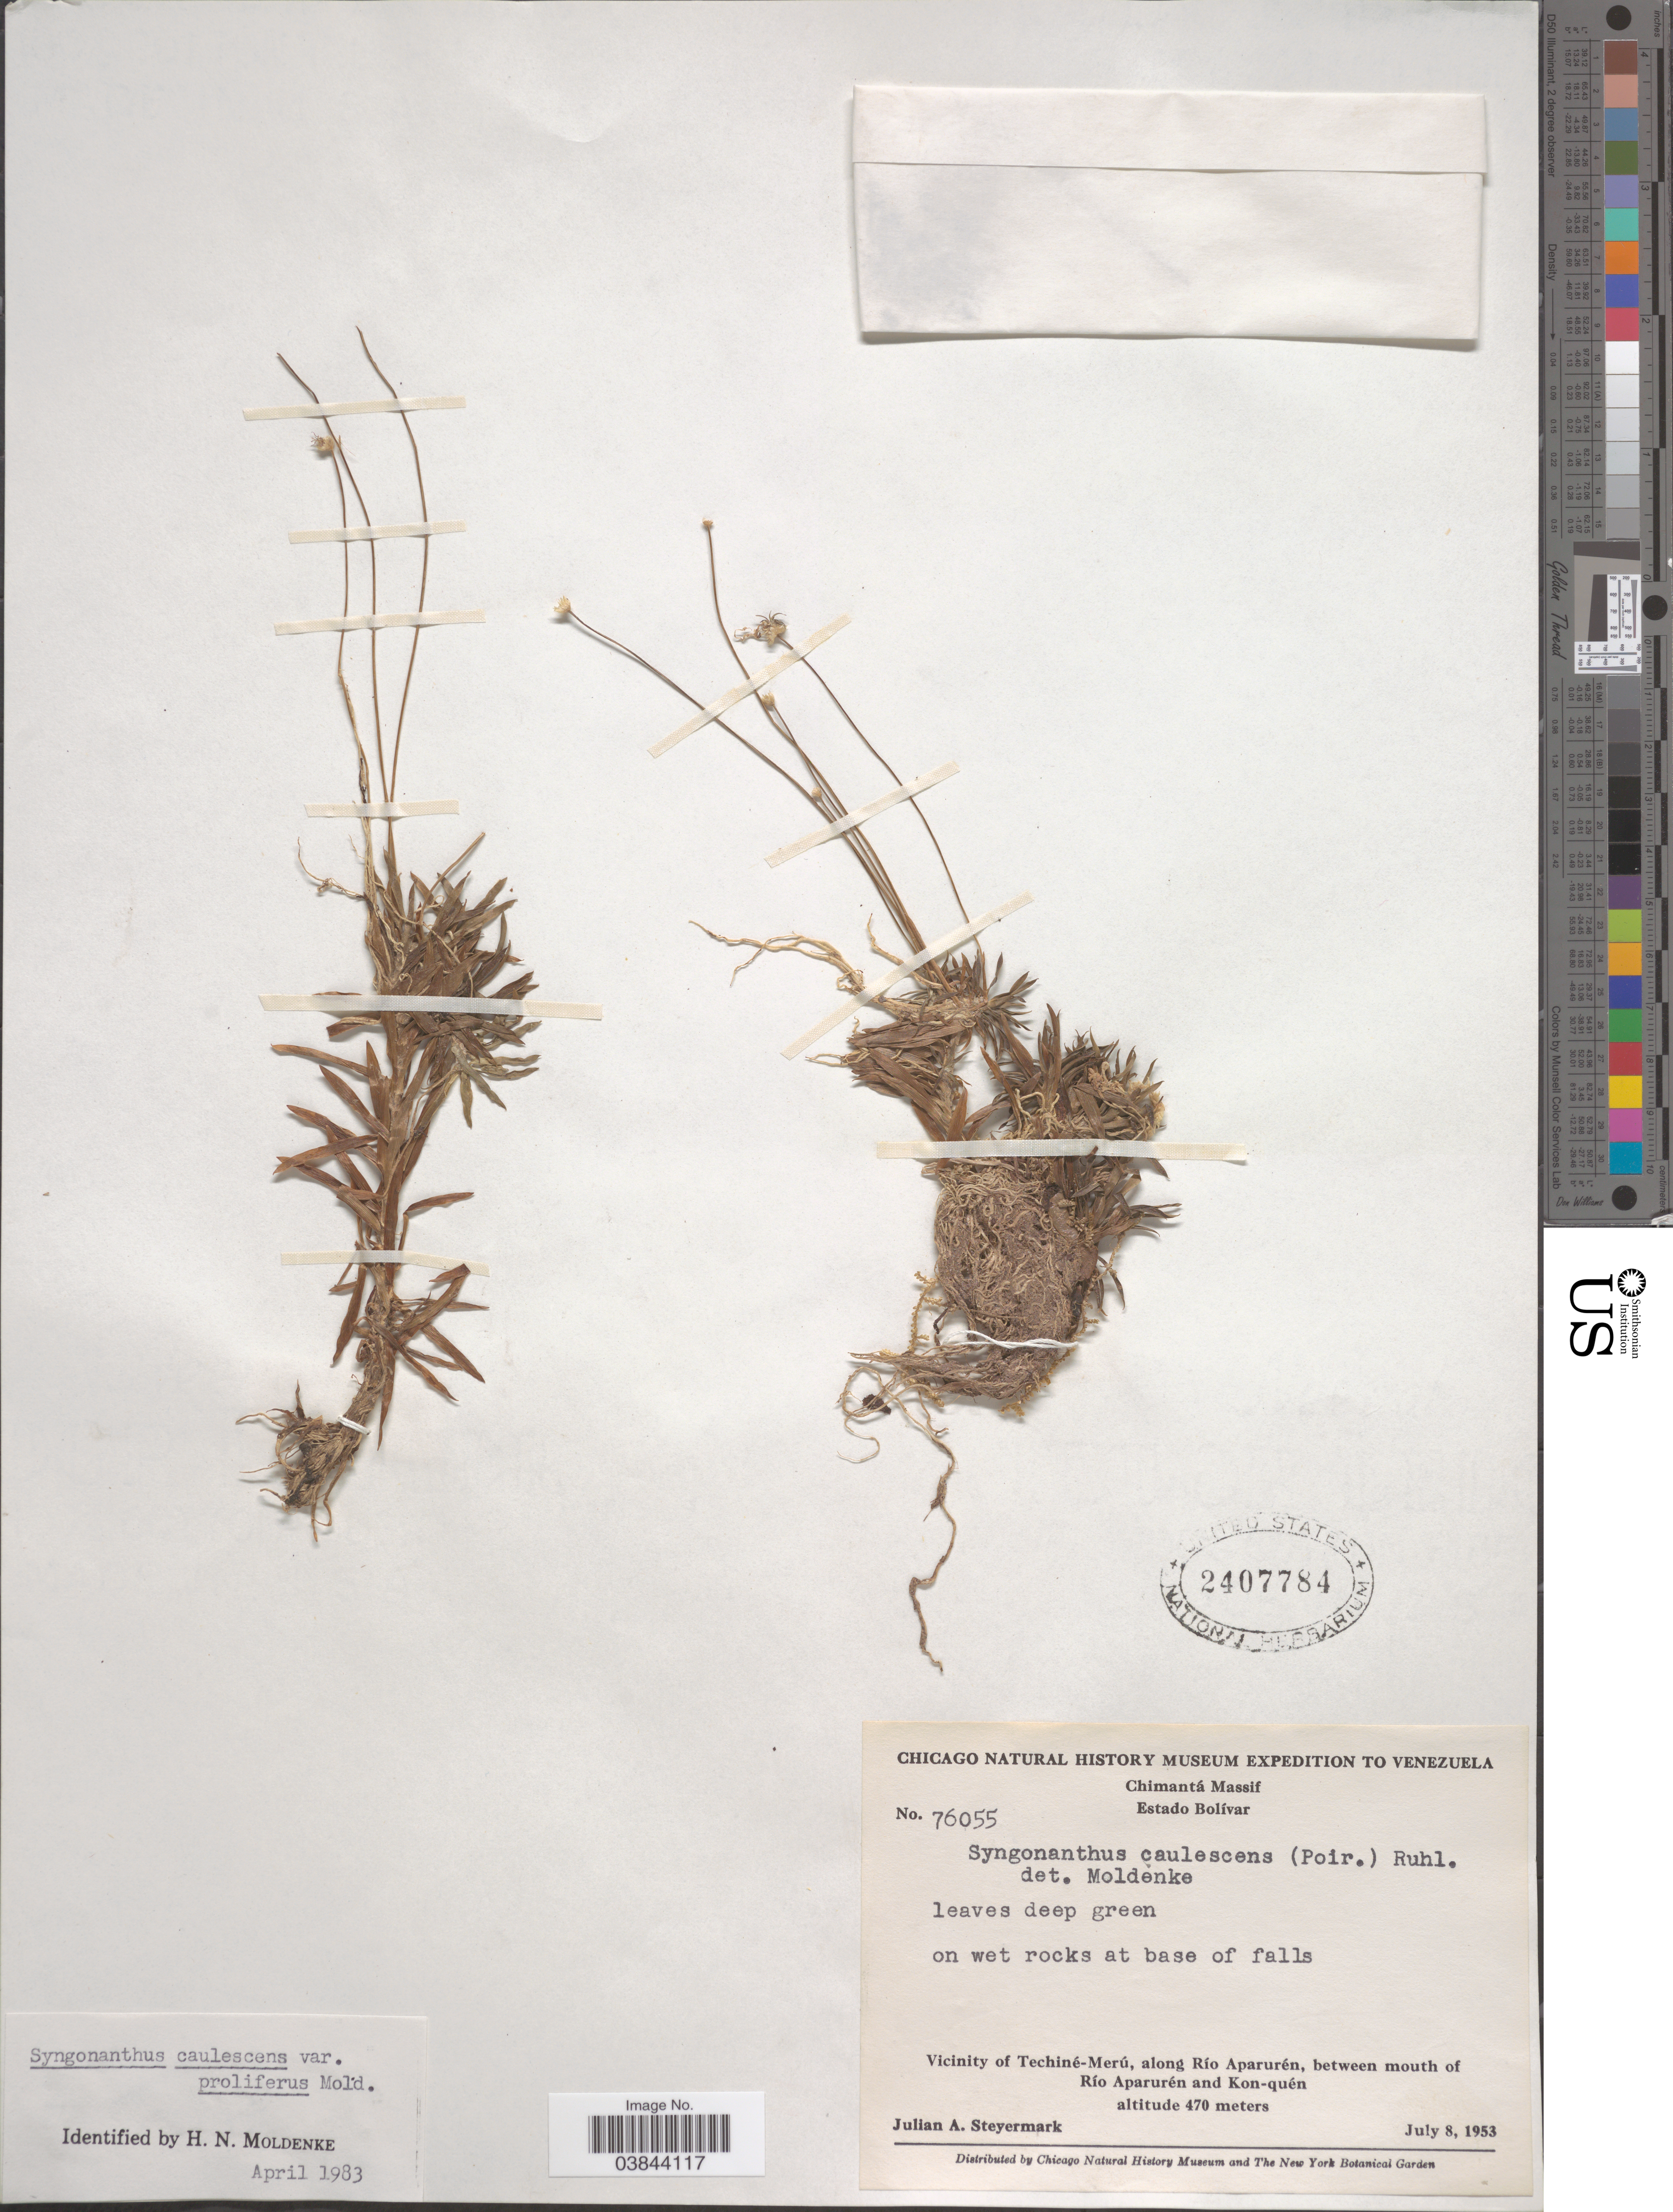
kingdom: Plantae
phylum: Tracheophyta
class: Liliopsida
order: Poales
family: Eriocaulaceae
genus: Syngonanthus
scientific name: Syngonanthus caulescens var. proliferus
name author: Moldenke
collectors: J. Steyermark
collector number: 76055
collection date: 1953-07-08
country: Venezuela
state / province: Bolivar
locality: Chimantá Massif. Vicinity of Techiné-Merú, along Río Aparurén, between mouth of Río Aparurén and Kon-quén.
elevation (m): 470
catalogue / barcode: US 2407784